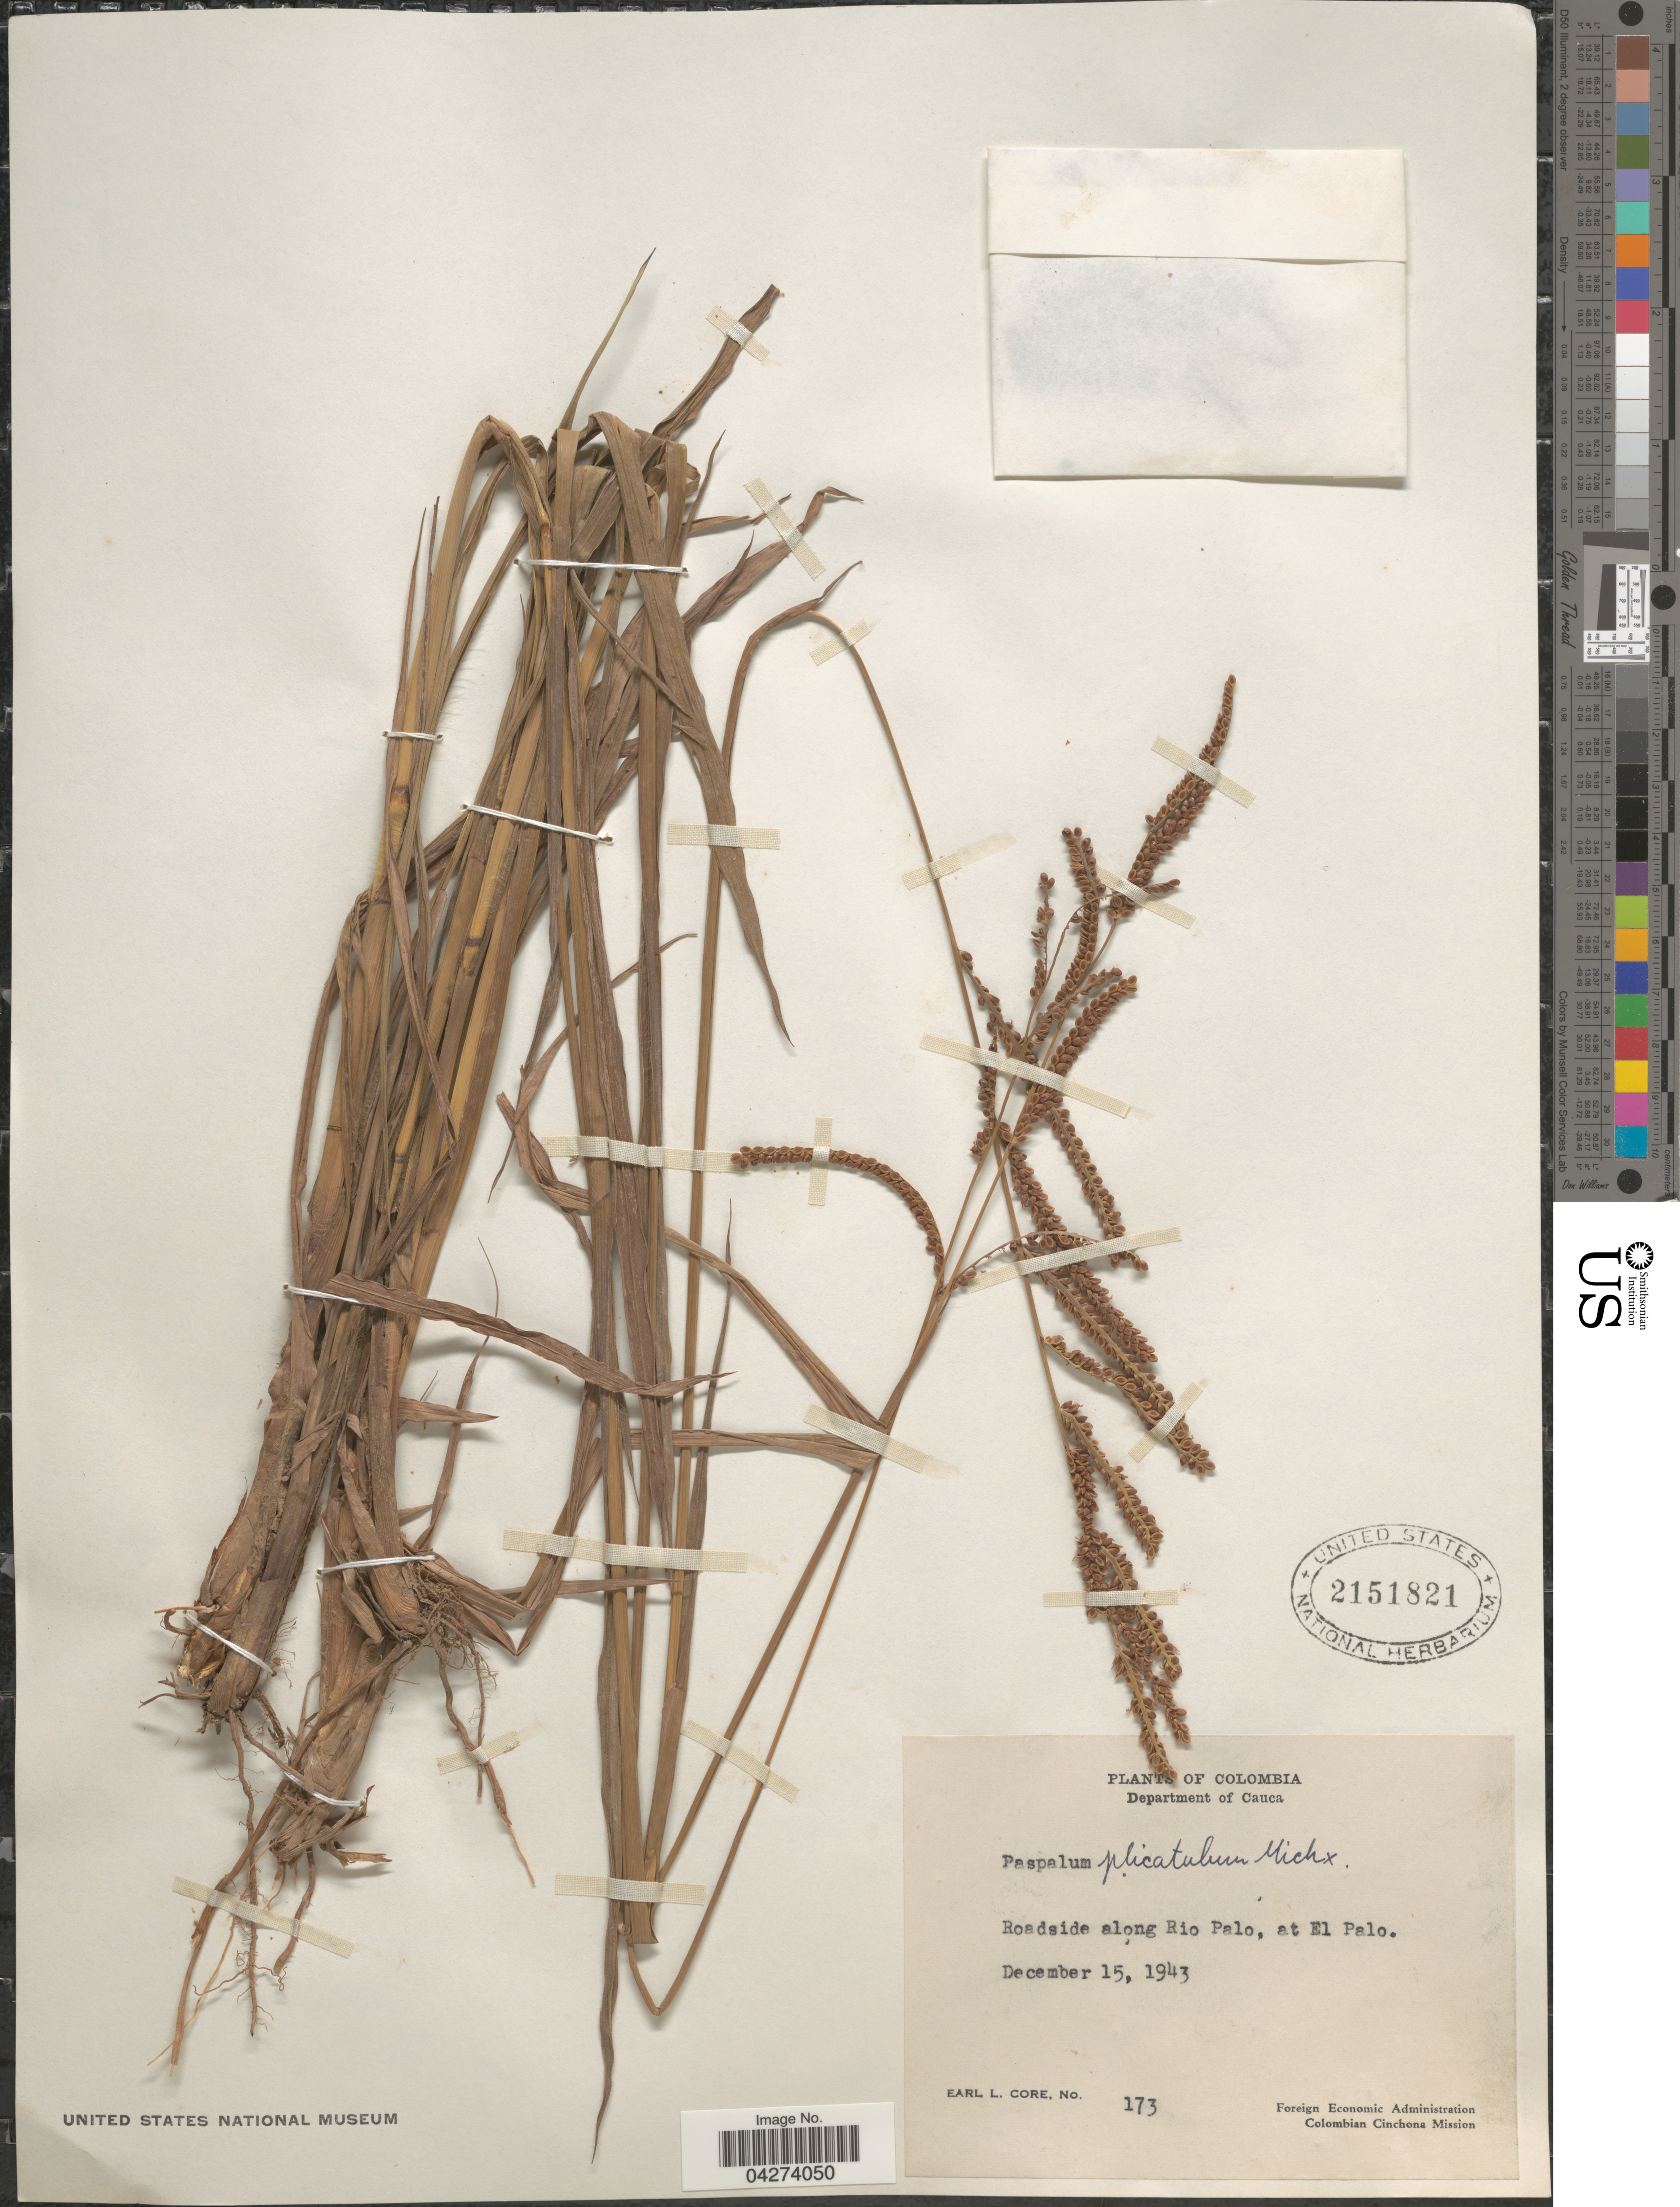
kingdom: Plantae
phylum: Tracheophyta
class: Liliopsida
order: Poales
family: Poaceae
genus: Paspalum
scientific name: Paspalum plicatulum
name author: Michx.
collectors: E. L. Core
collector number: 173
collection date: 1943-12-15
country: Colombia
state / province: Cauca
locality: Department of Cauca. Roadside along Rio Palo, at El Palo. Foreign Economic Administration Colombian Cinchona Mission.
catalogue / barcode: US 2151821